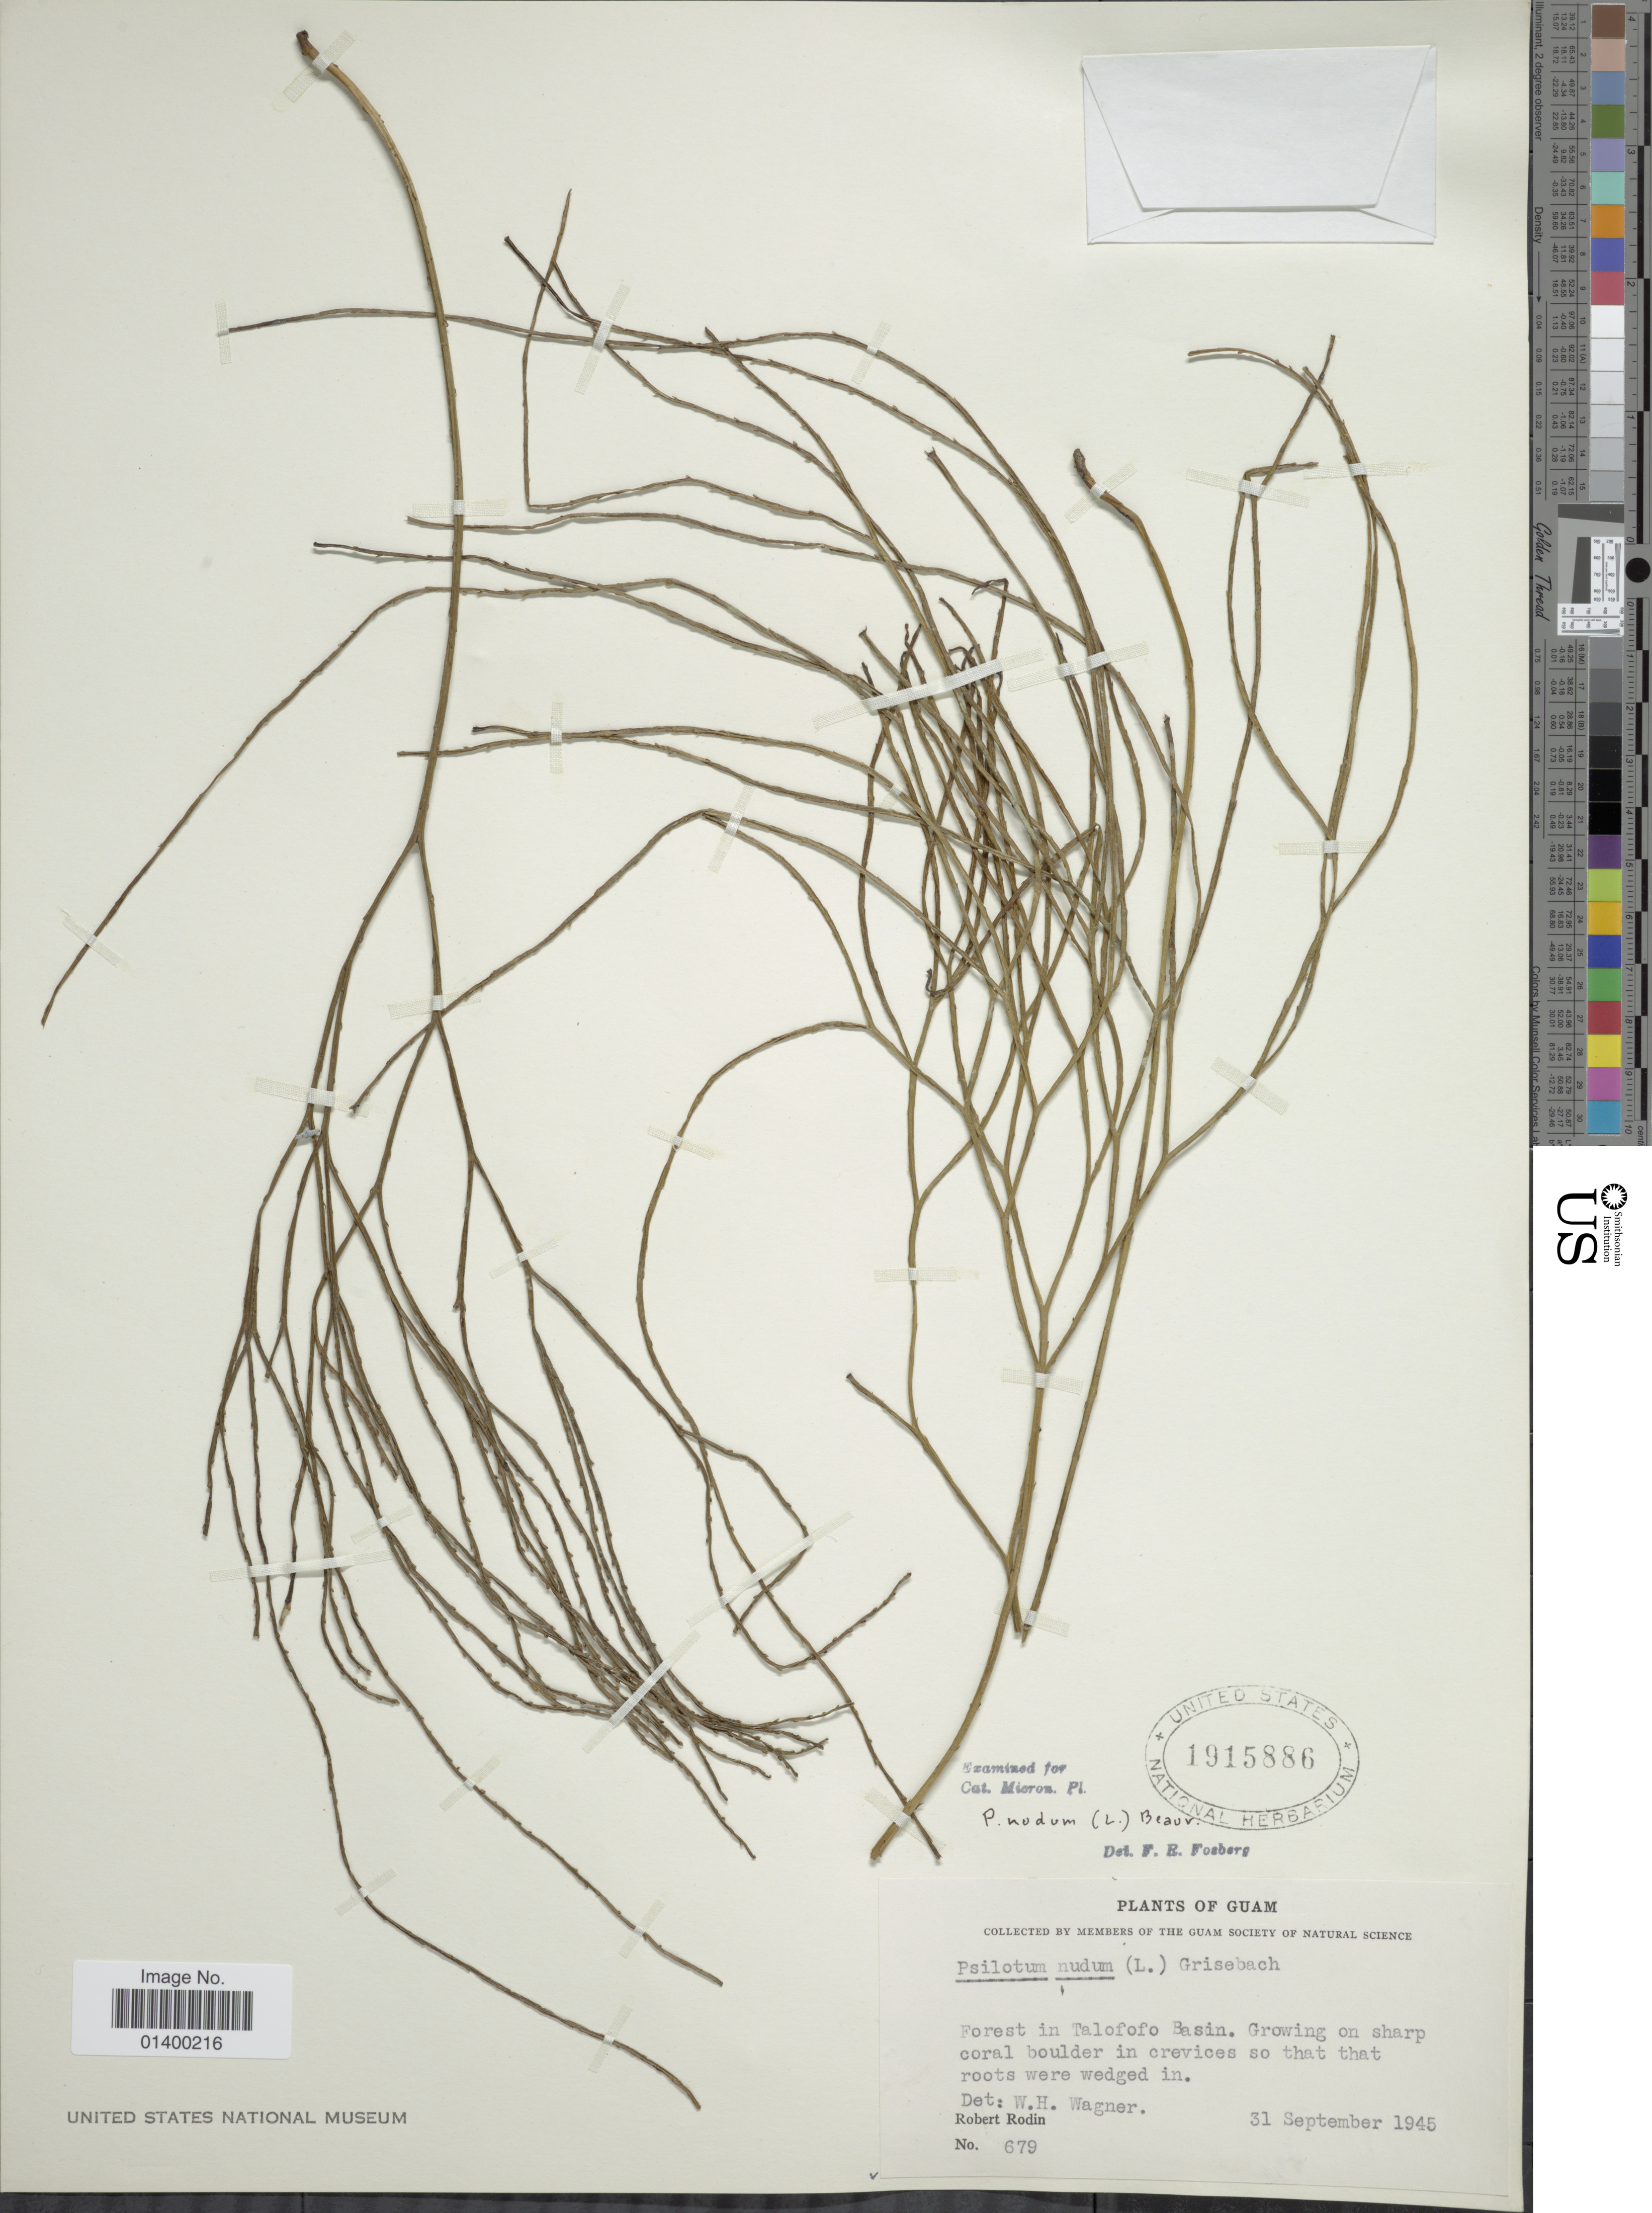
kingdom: Plantae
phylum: Tracheophyta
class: Polypodiopsida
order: Psilotales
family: Psilotaceae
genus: Psilotum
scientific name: Psilotum nudum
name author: (L.) P. Beauv.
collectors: R. Rodin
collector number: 679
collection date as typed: Transcribed d/m/y: 31/9/1945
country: Guam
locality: Forest in Talofofo Basin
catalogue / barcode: US 1915886